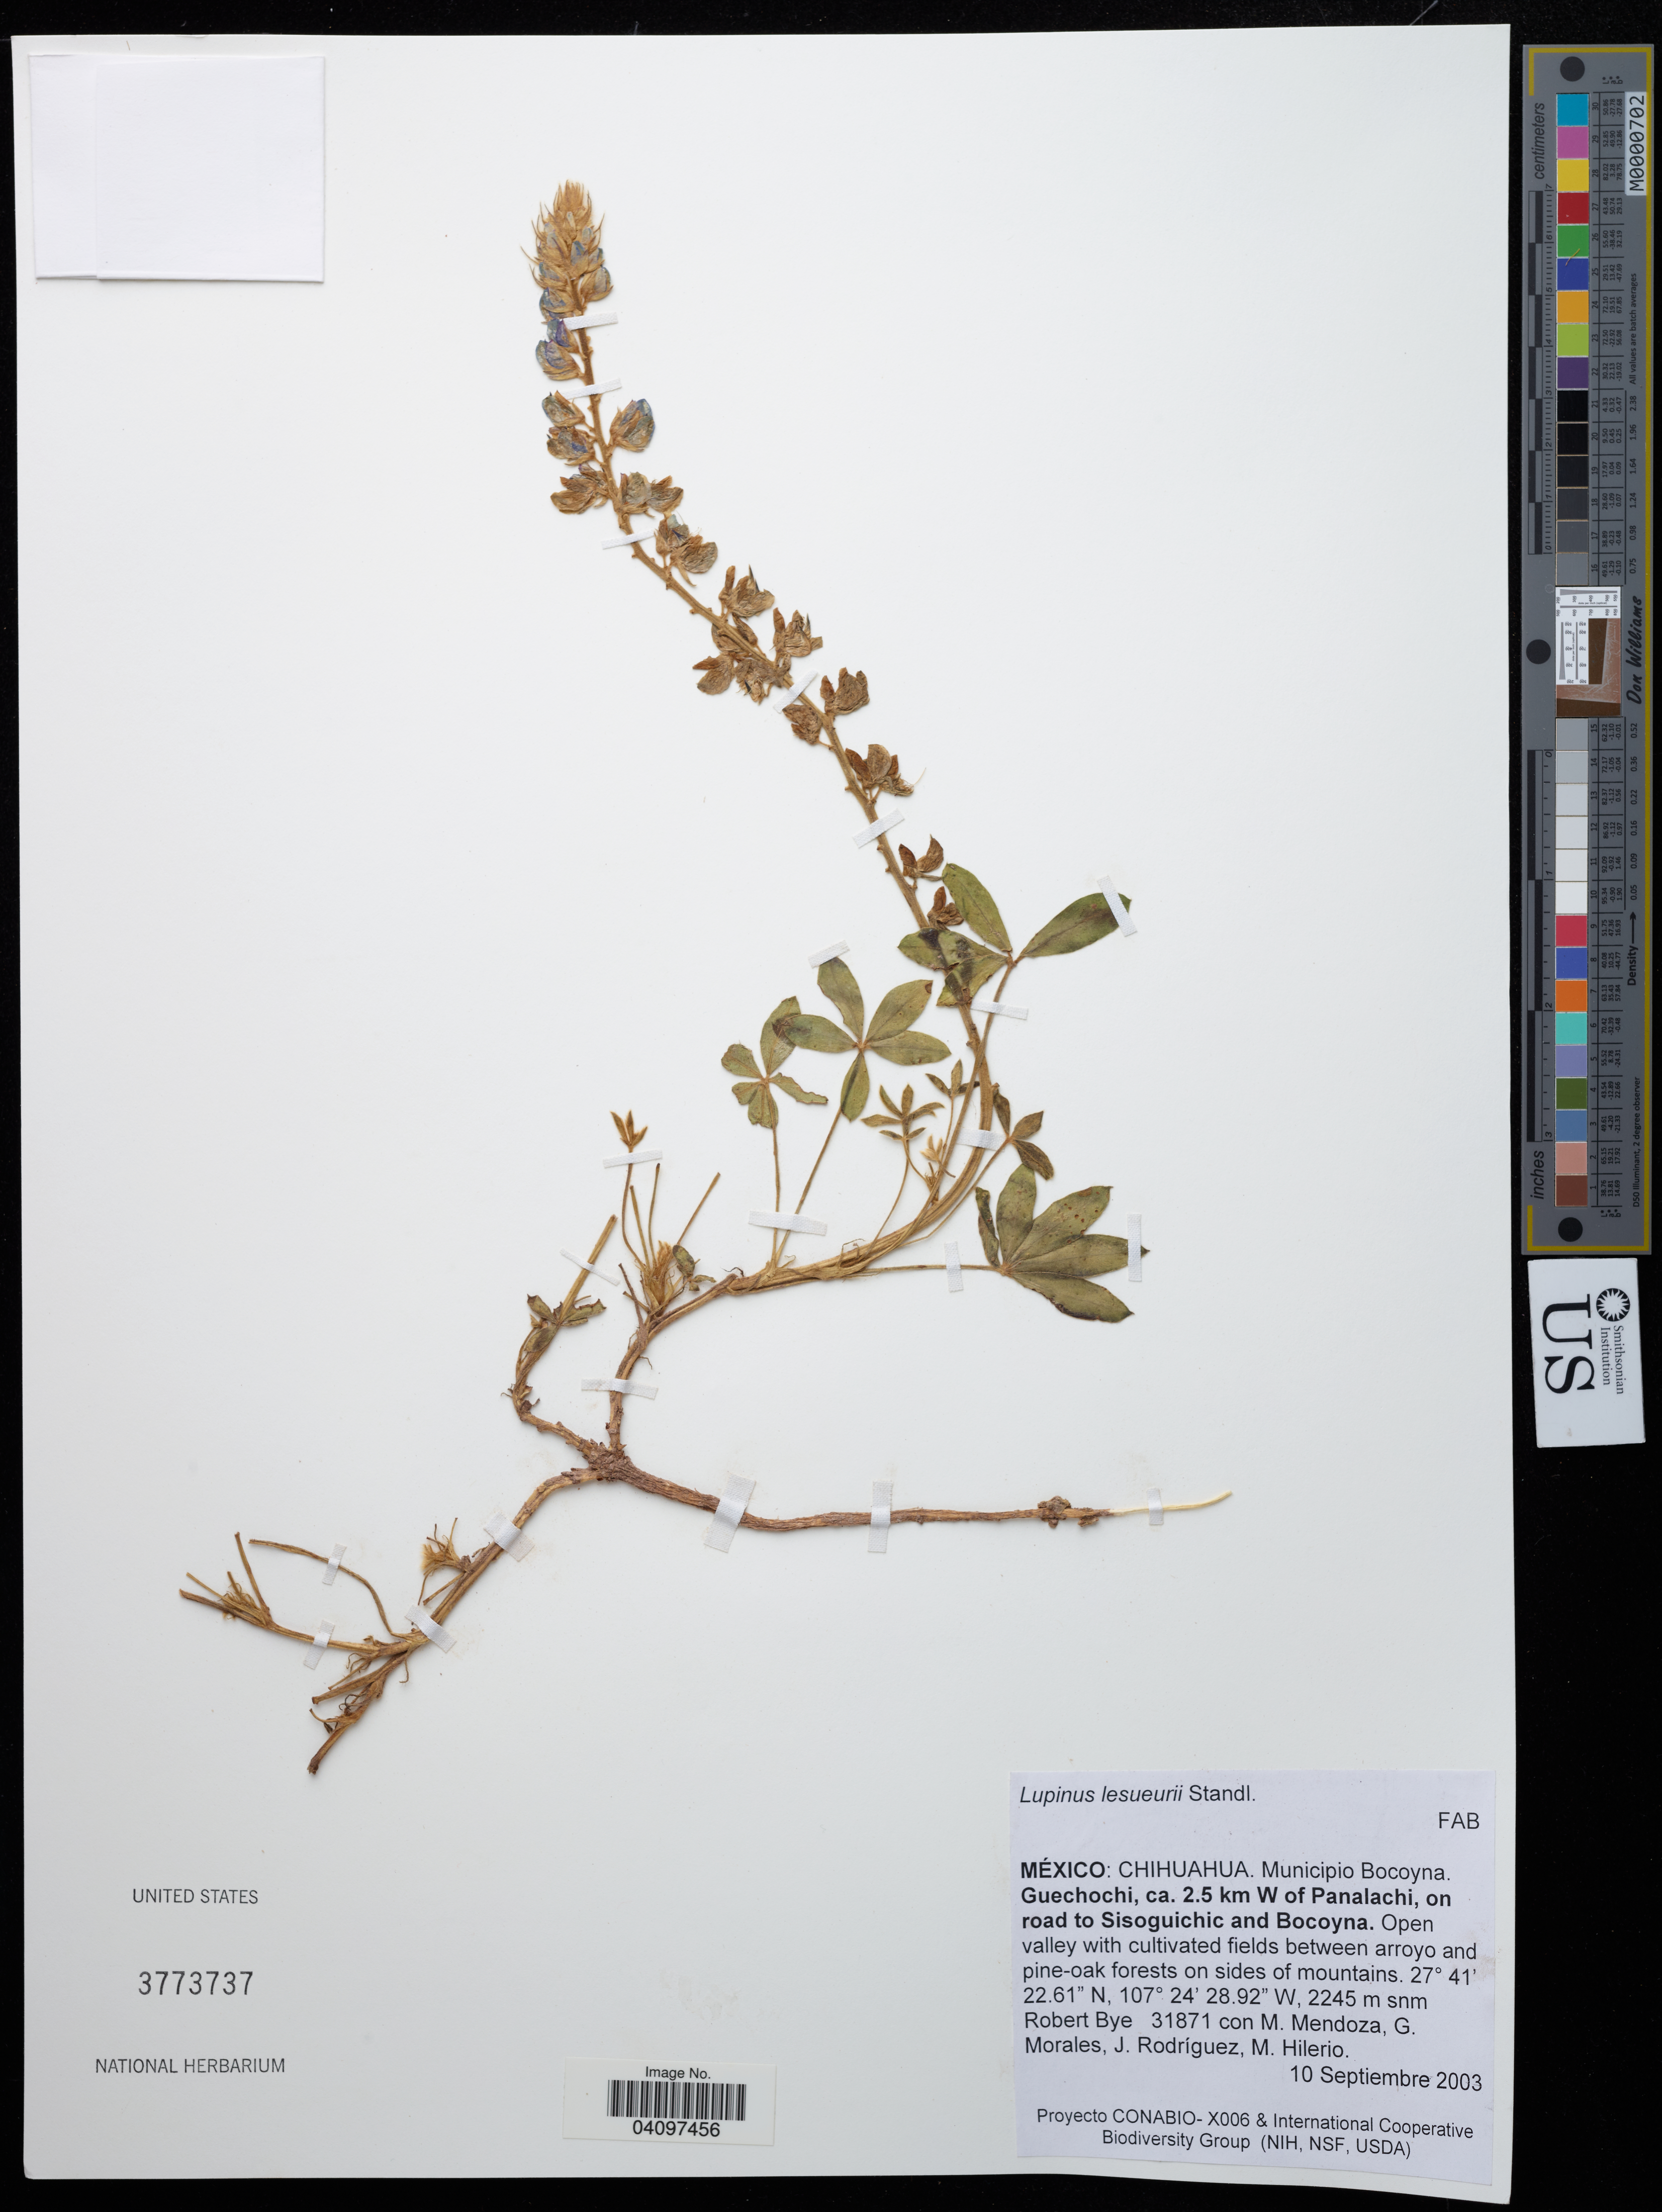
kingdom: Plantae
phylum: Tracheophyta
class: Magnoliopsida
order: Fabales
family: Fabaceae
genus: Lupinus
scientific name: Lupinus lesueurii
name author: Standl.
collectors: R. A. Bye, M. Mendoza, G. Morales & J. Rodriguez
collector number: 31871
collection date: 2003-09-10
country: Mexico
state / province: Chihuahua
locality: Municipio Bocoyna. Guechochi, ca. 2.5 km W of Panalachi, on road to Sisoguichic and Bocoyna.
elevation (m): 2245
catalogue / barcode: US 3773737